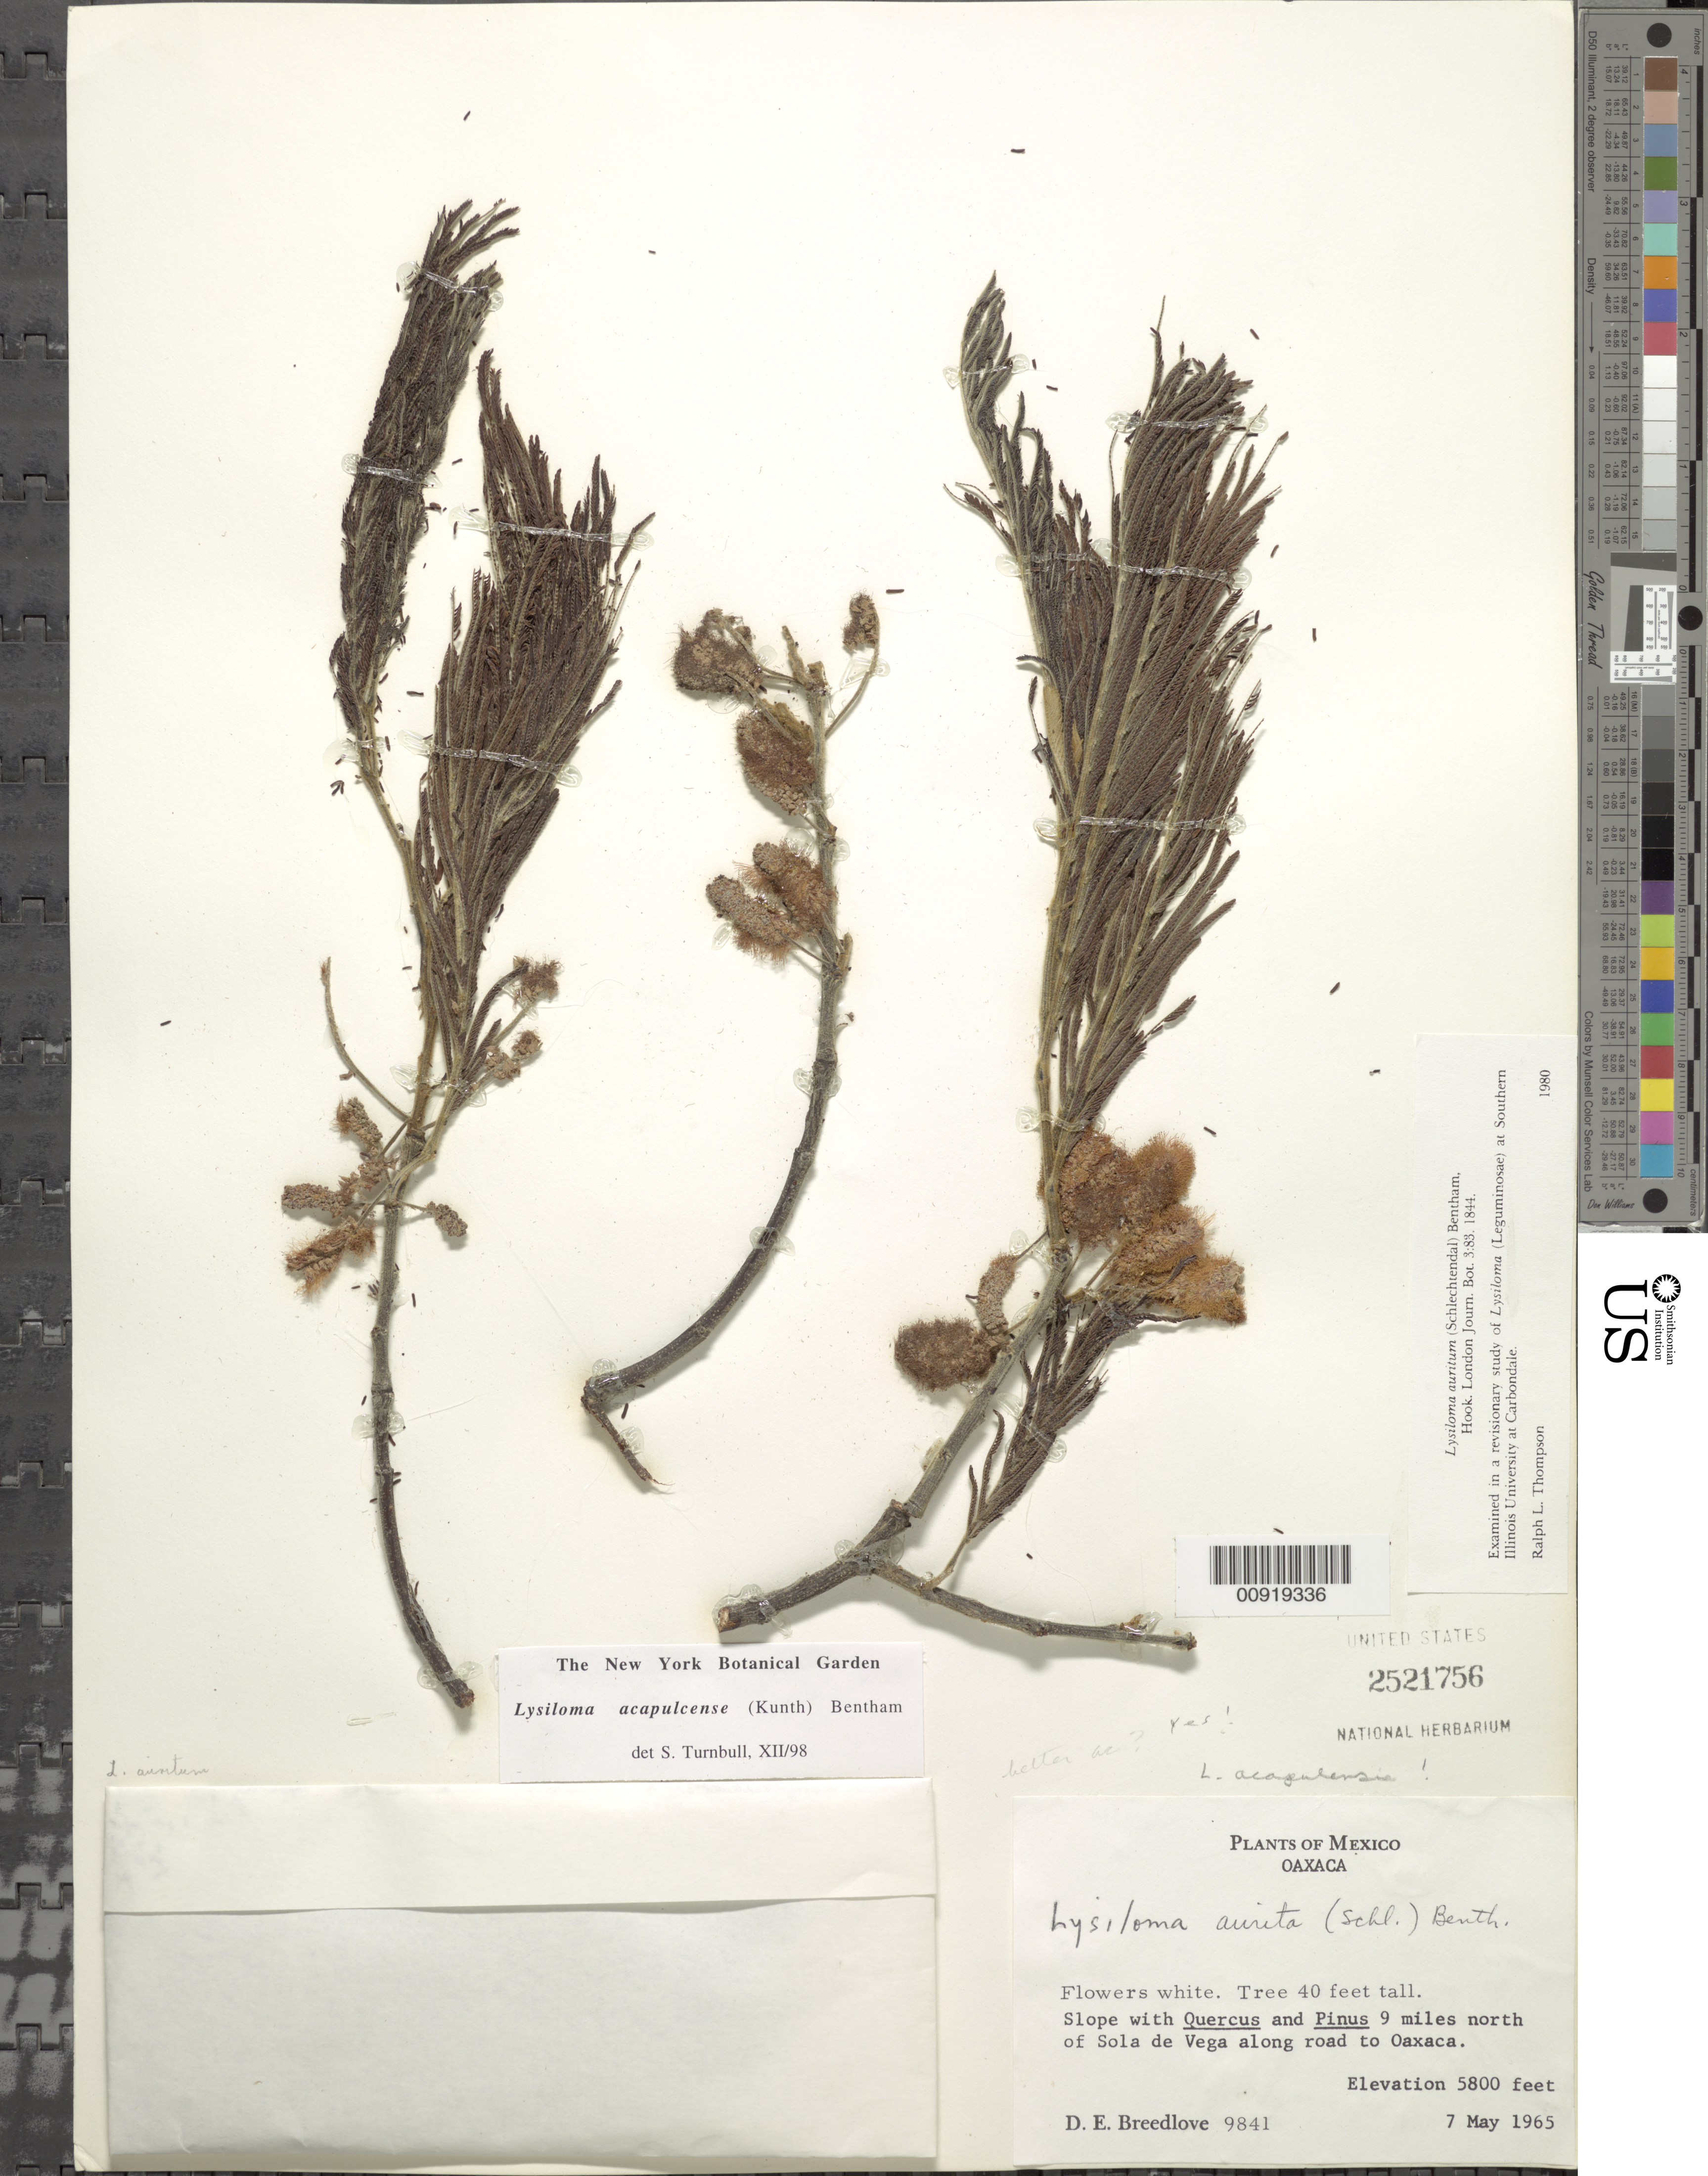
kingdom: Plantae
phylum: Tracheophyta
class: Magnoliopsida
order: Fabales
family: Fabaceae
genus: Lysiloma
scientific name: Lysiloma acapulcense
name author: (Kunth) Benth.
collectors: D. E. Breedlove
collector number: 9841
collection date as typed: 07 May 1945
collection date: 1945-05-07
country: Mexico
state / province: Oaxaca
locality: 9 miles north of Sola de Vega along road to Oaxaca.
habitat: Slope with Quercus and Pinus.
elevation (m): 1768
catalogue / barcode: US 2521756